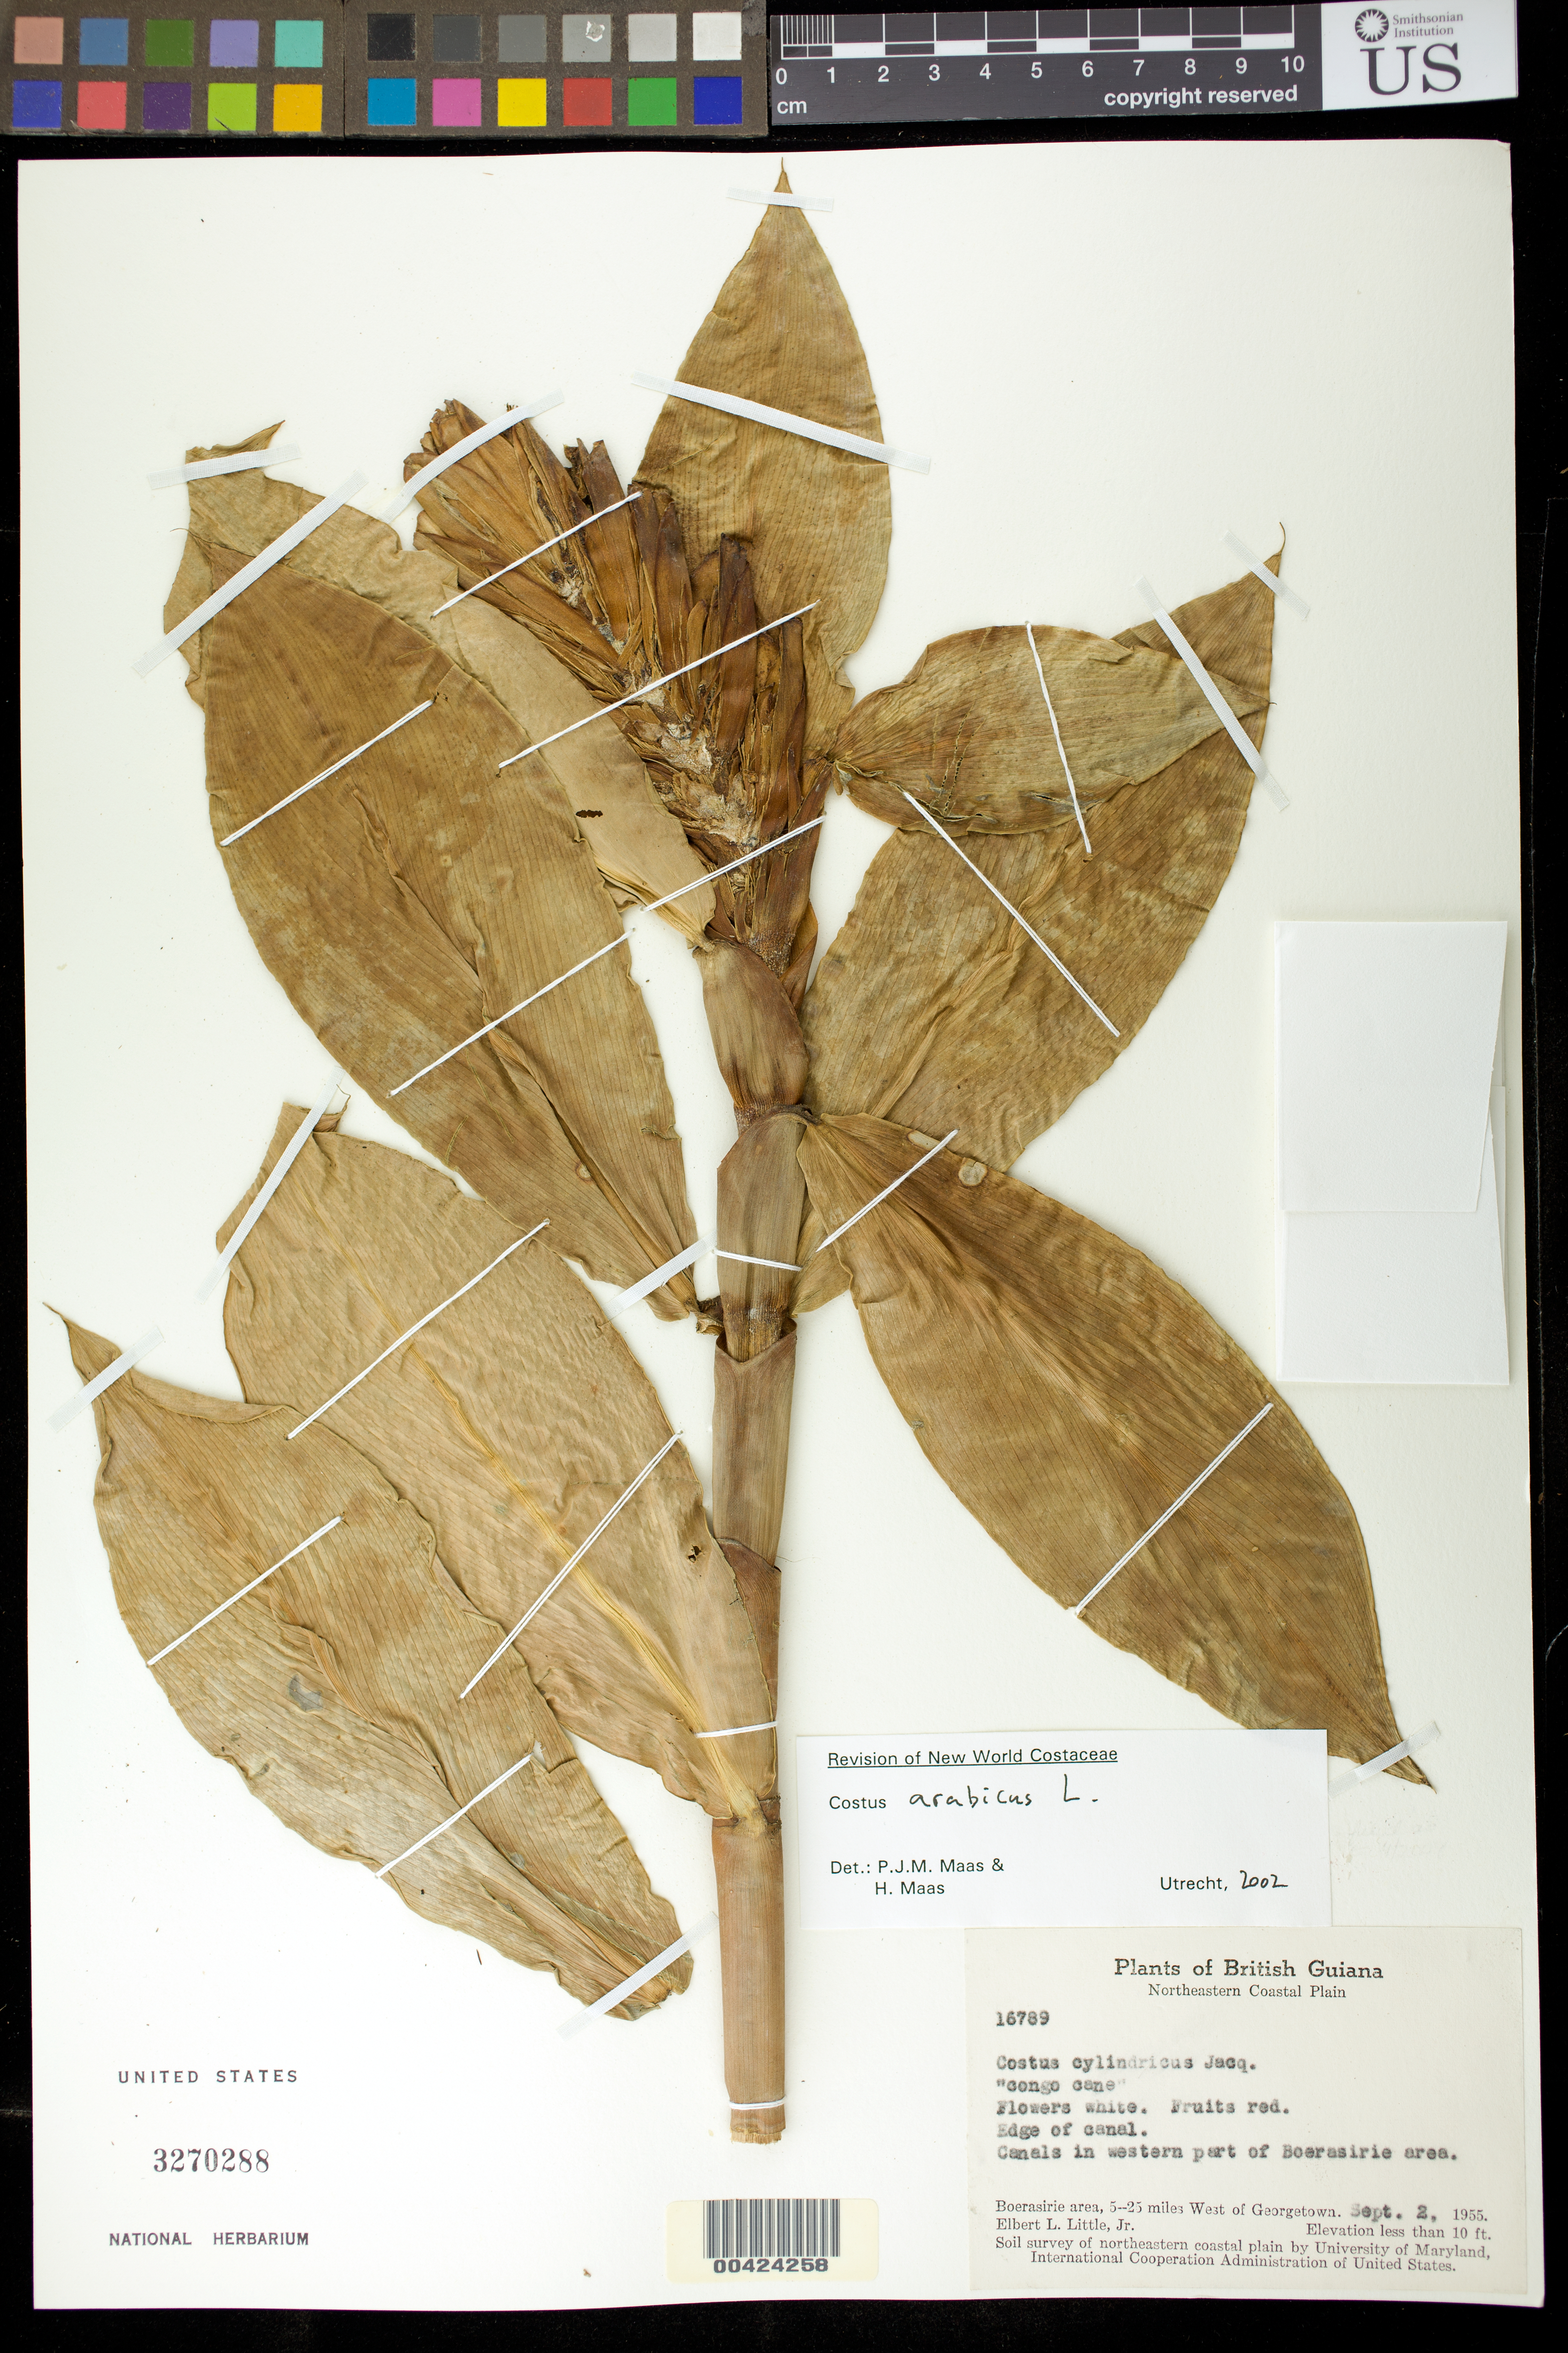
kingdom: Plantae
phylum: Tracheophyta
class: Liliopsida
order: Zingiberales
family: Costaceae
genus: Costus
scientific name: Costus arabicus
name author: L.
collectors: E. L. Little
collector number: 16789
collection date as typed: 02 Sep 1955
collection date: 1955-09-02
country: Guyana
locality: Boersirie area, 5 - 25 mi W of Georgetown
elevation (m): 0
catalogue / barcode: US 3270288